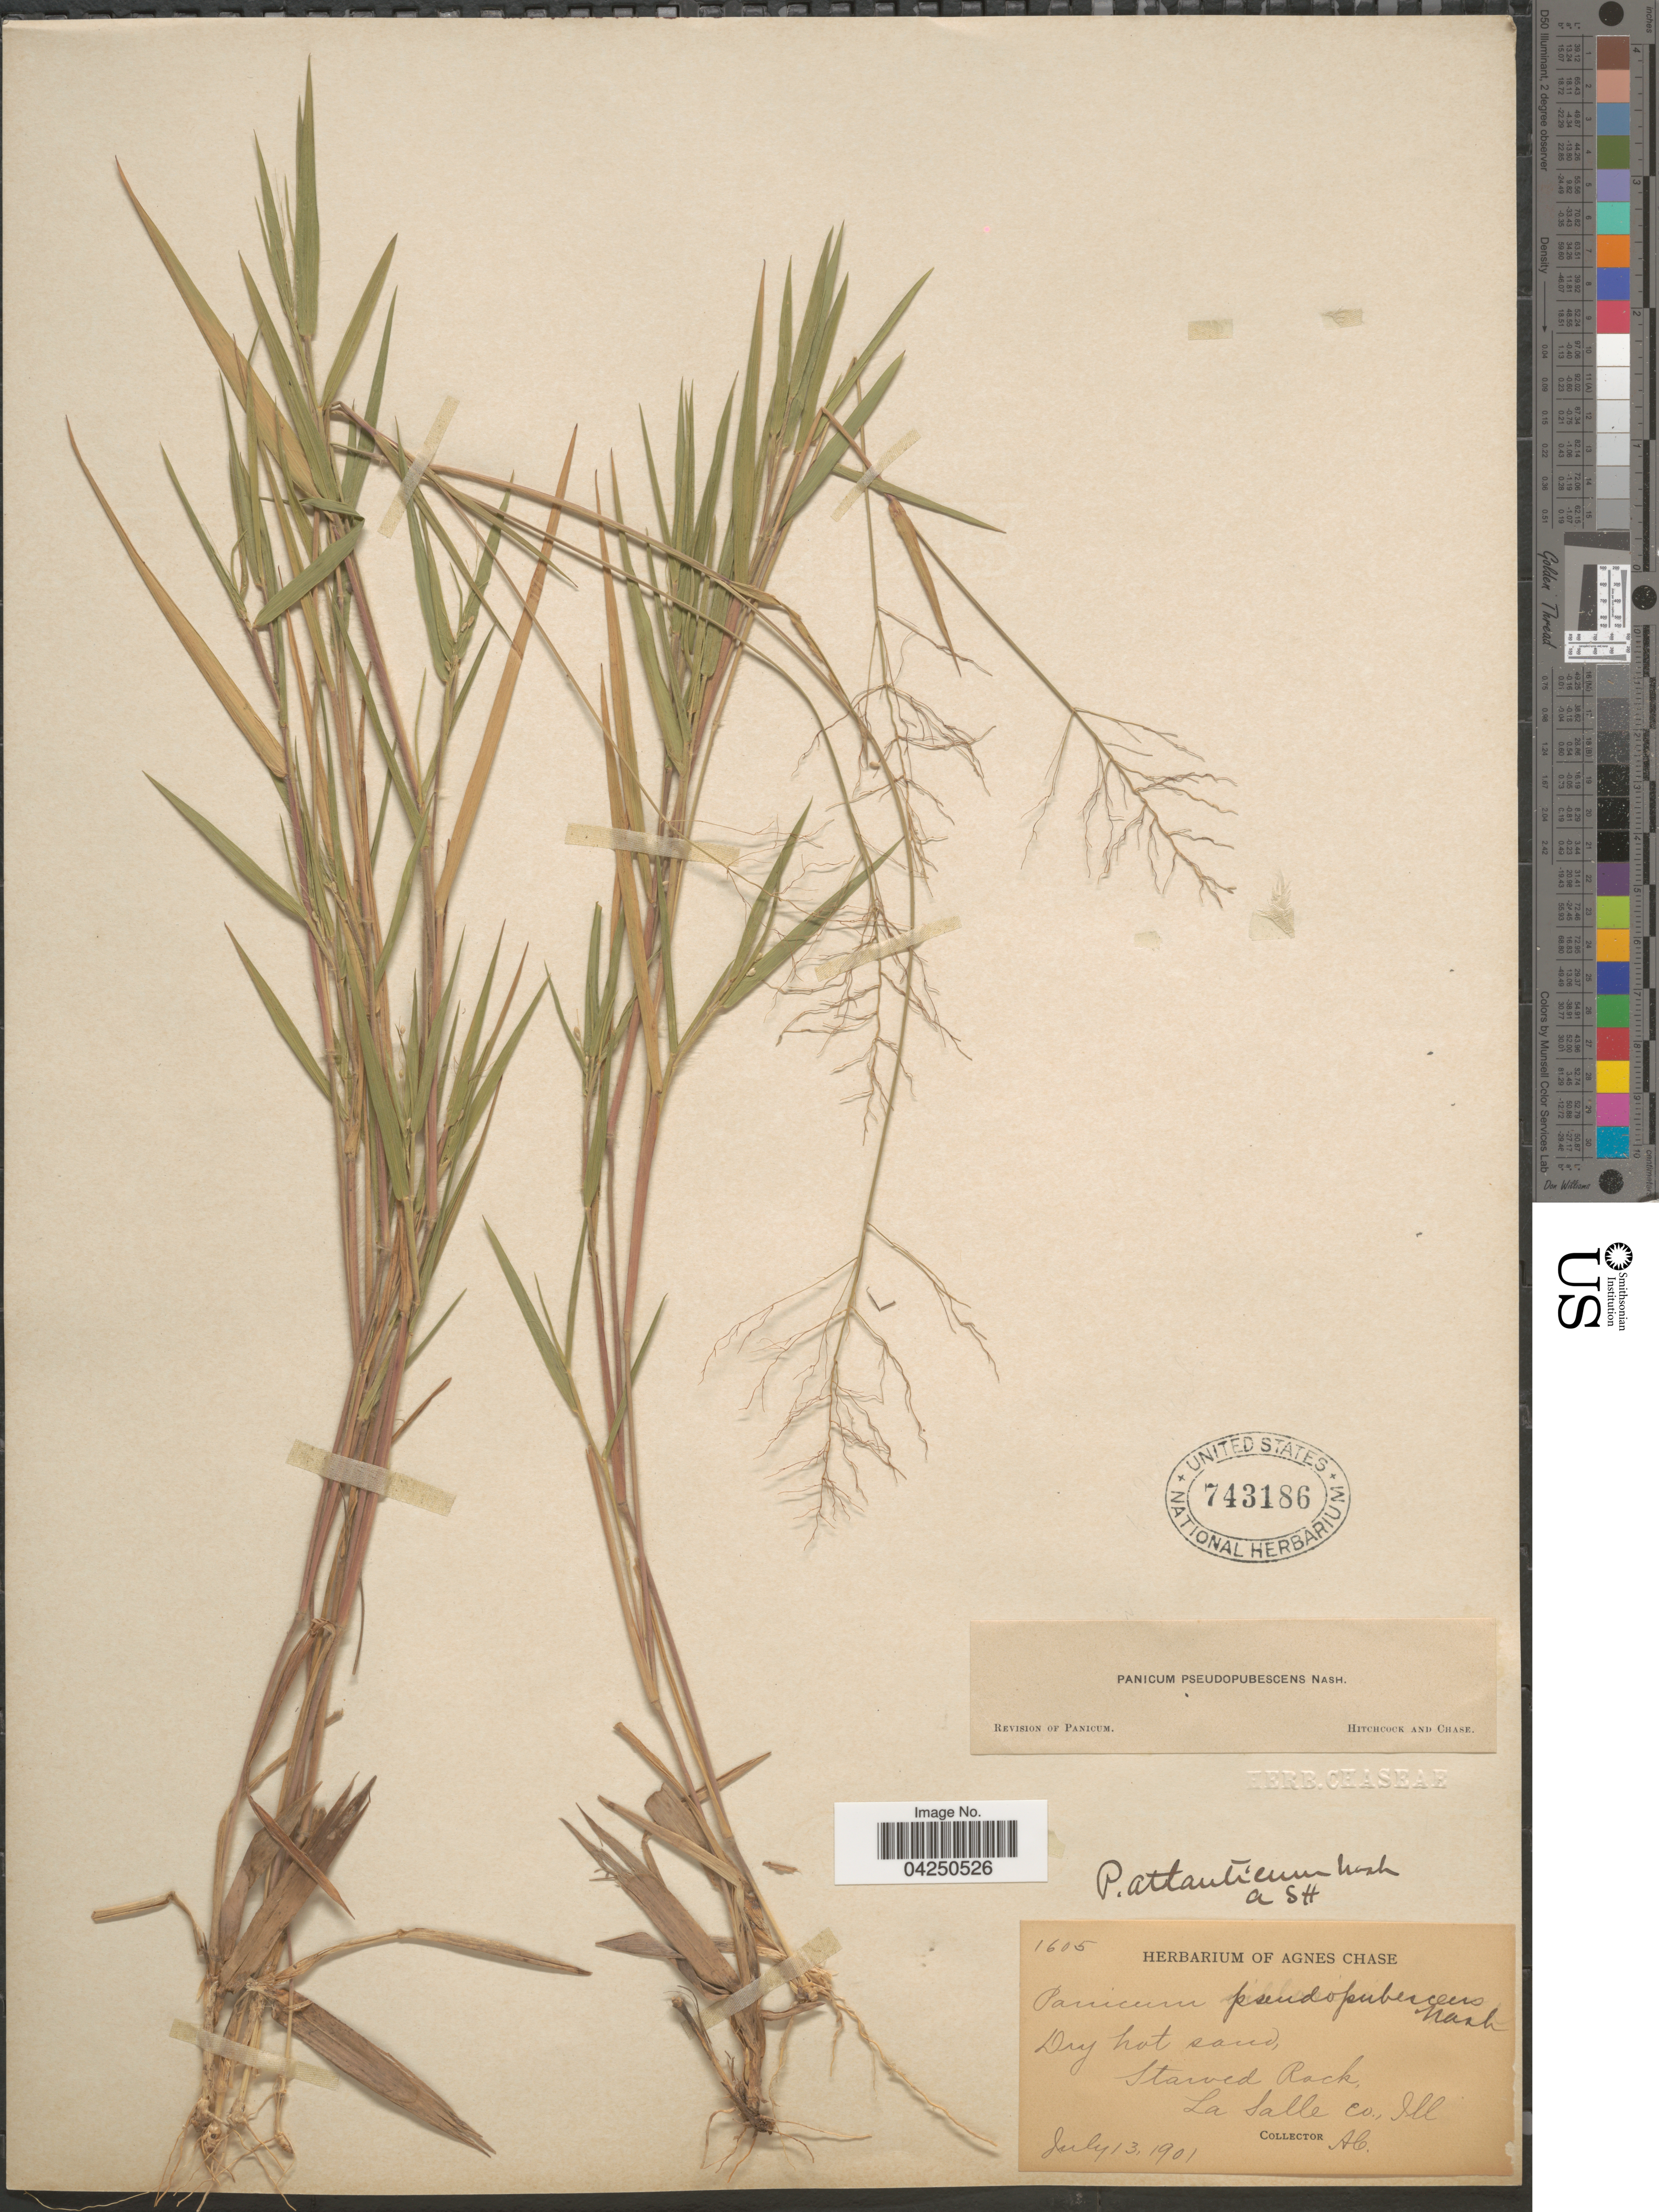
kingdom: Plantae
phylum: Tracheophyta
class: Liliopsida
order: Poales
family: Poaceae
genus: Dichanthelium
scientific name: Dichanthelium acuminatum var. acuminatum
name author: (Sw.) Gould & C.A. Clark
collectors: A. Chase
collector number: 1605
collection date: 1901-07-13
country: United States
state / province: Illinois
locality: Starved Rock, La Salle Co.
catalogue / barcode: US 743186